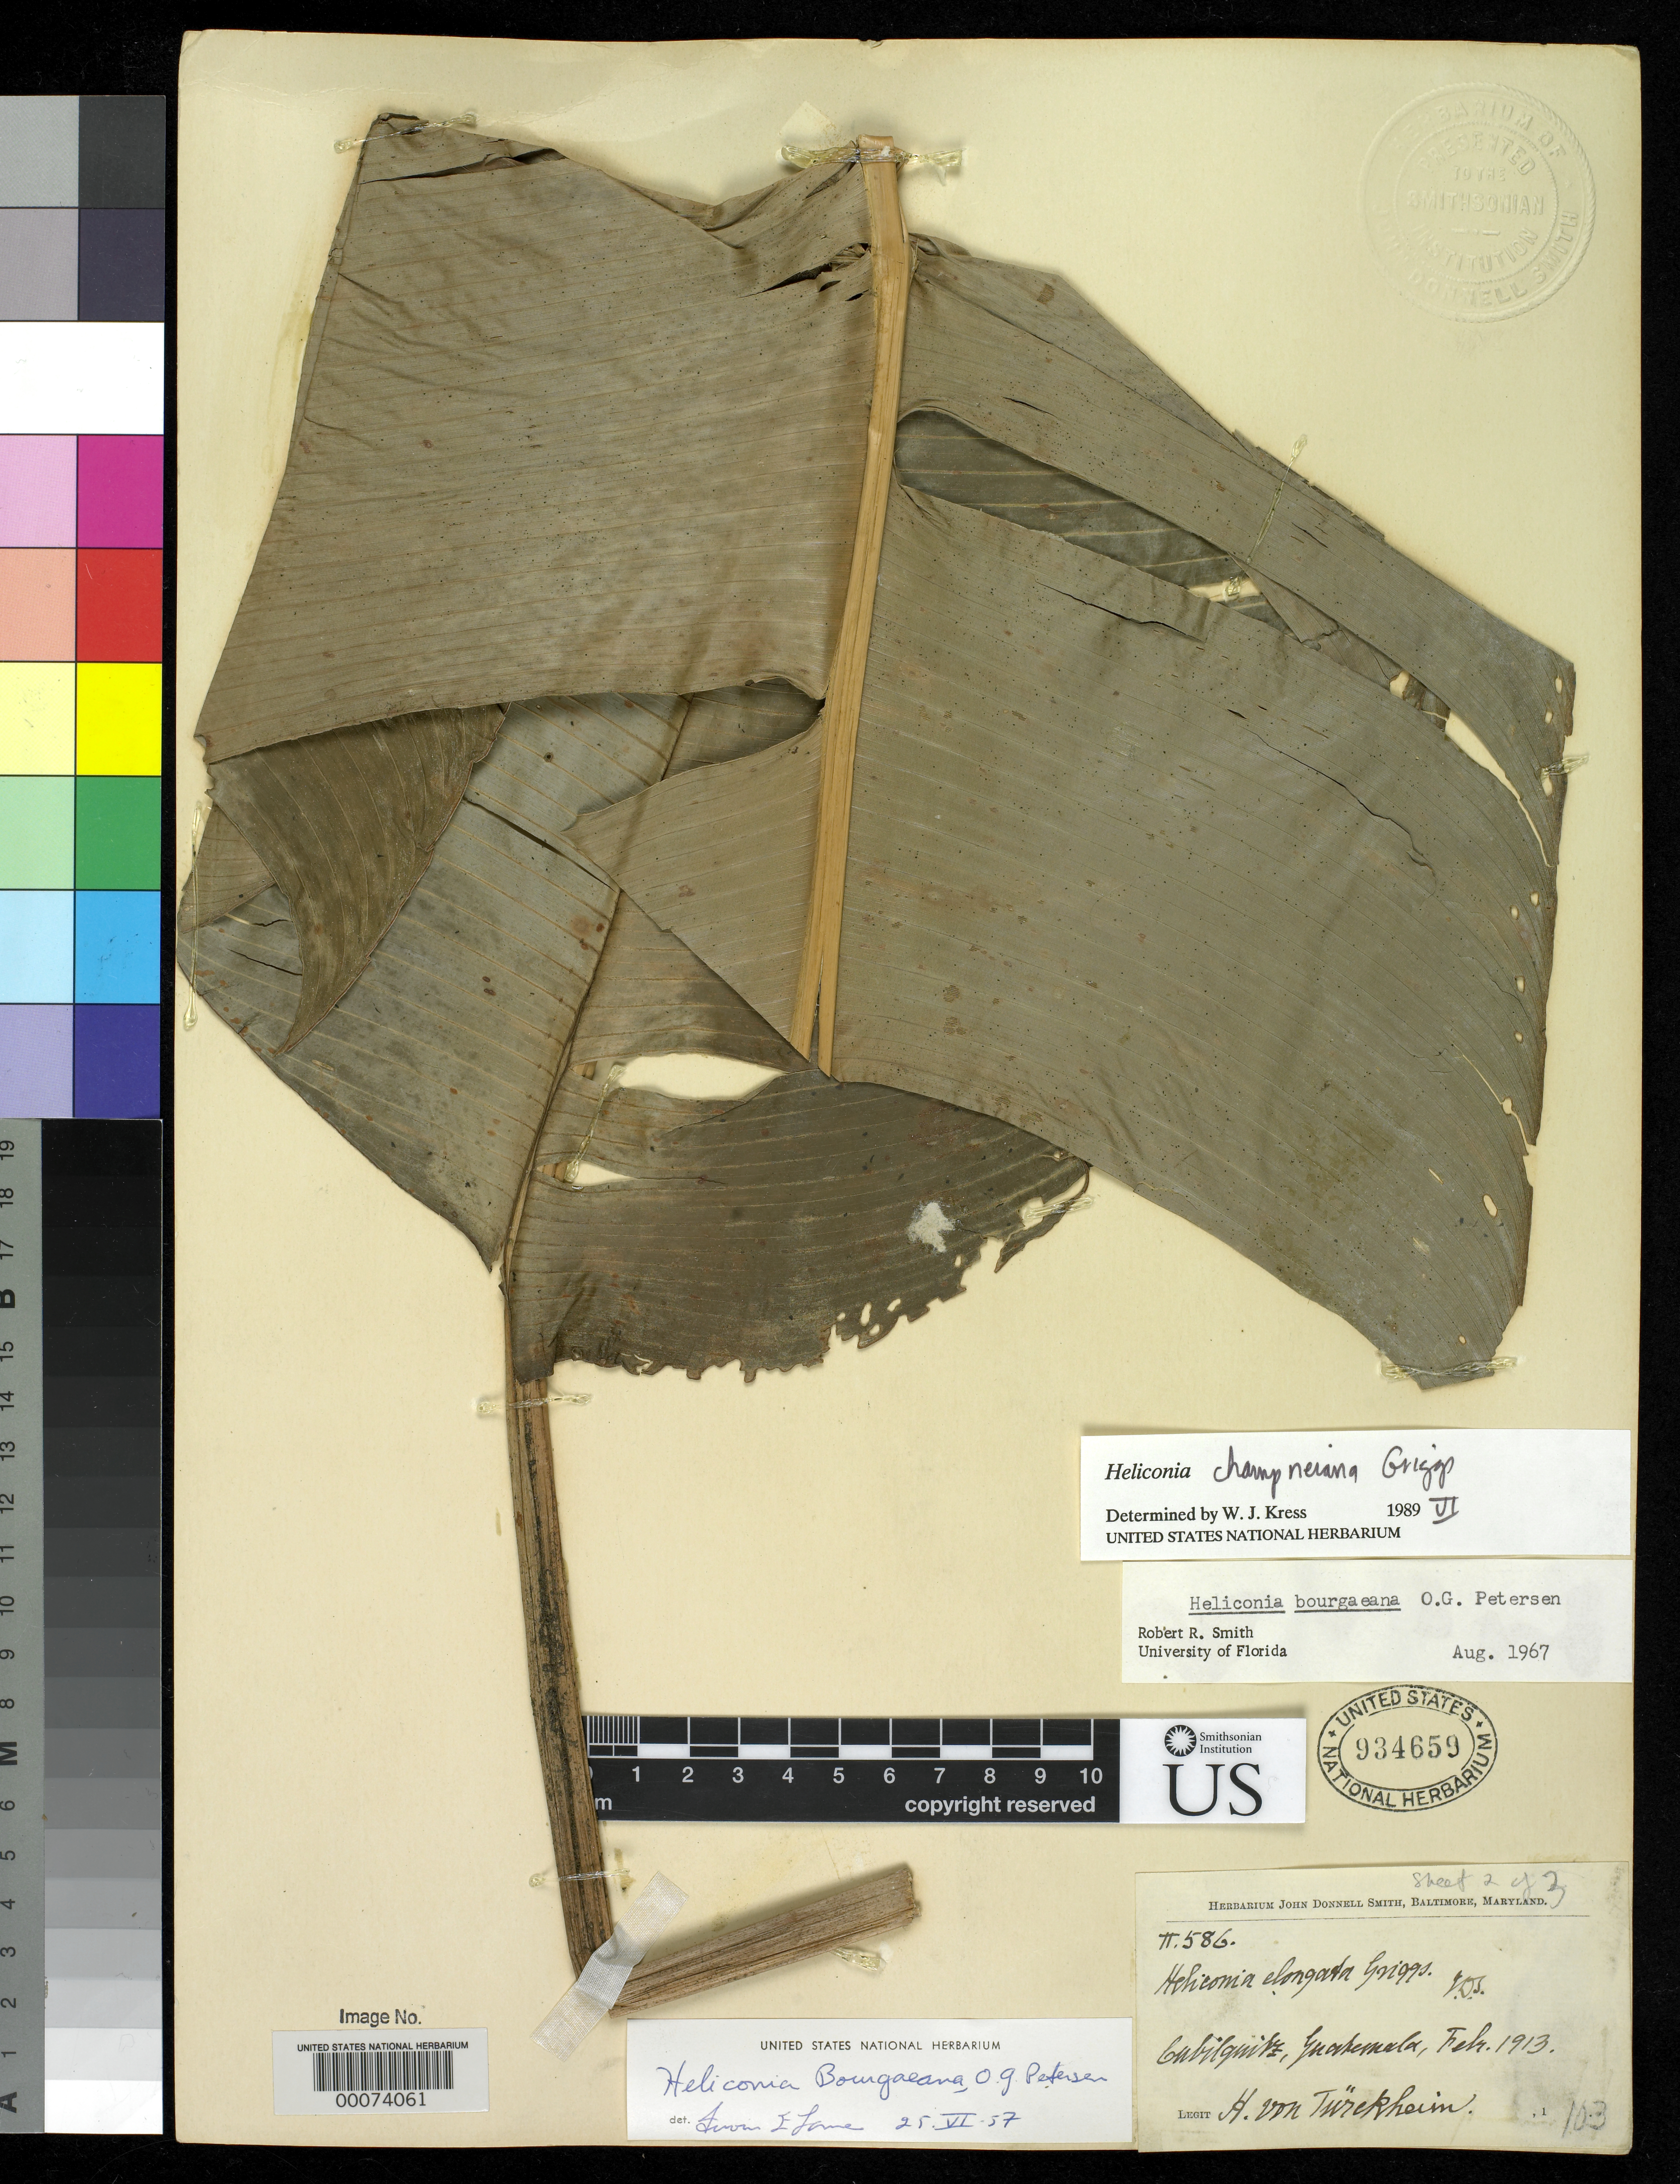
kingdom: Plantae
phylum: Tracheophyta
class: Liliopsida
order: Zingiberales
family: Heliconiaceae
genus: Heliconia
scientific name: Heliconia champneiana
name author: R.F. Griggs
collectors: H. von Türckheim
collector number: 586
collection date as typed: Feb 1913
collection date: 1913-02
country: Guatemala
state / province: Alta Verapaz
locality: Cubilquitz, in changing forest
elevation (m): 350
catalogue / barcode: US 934659